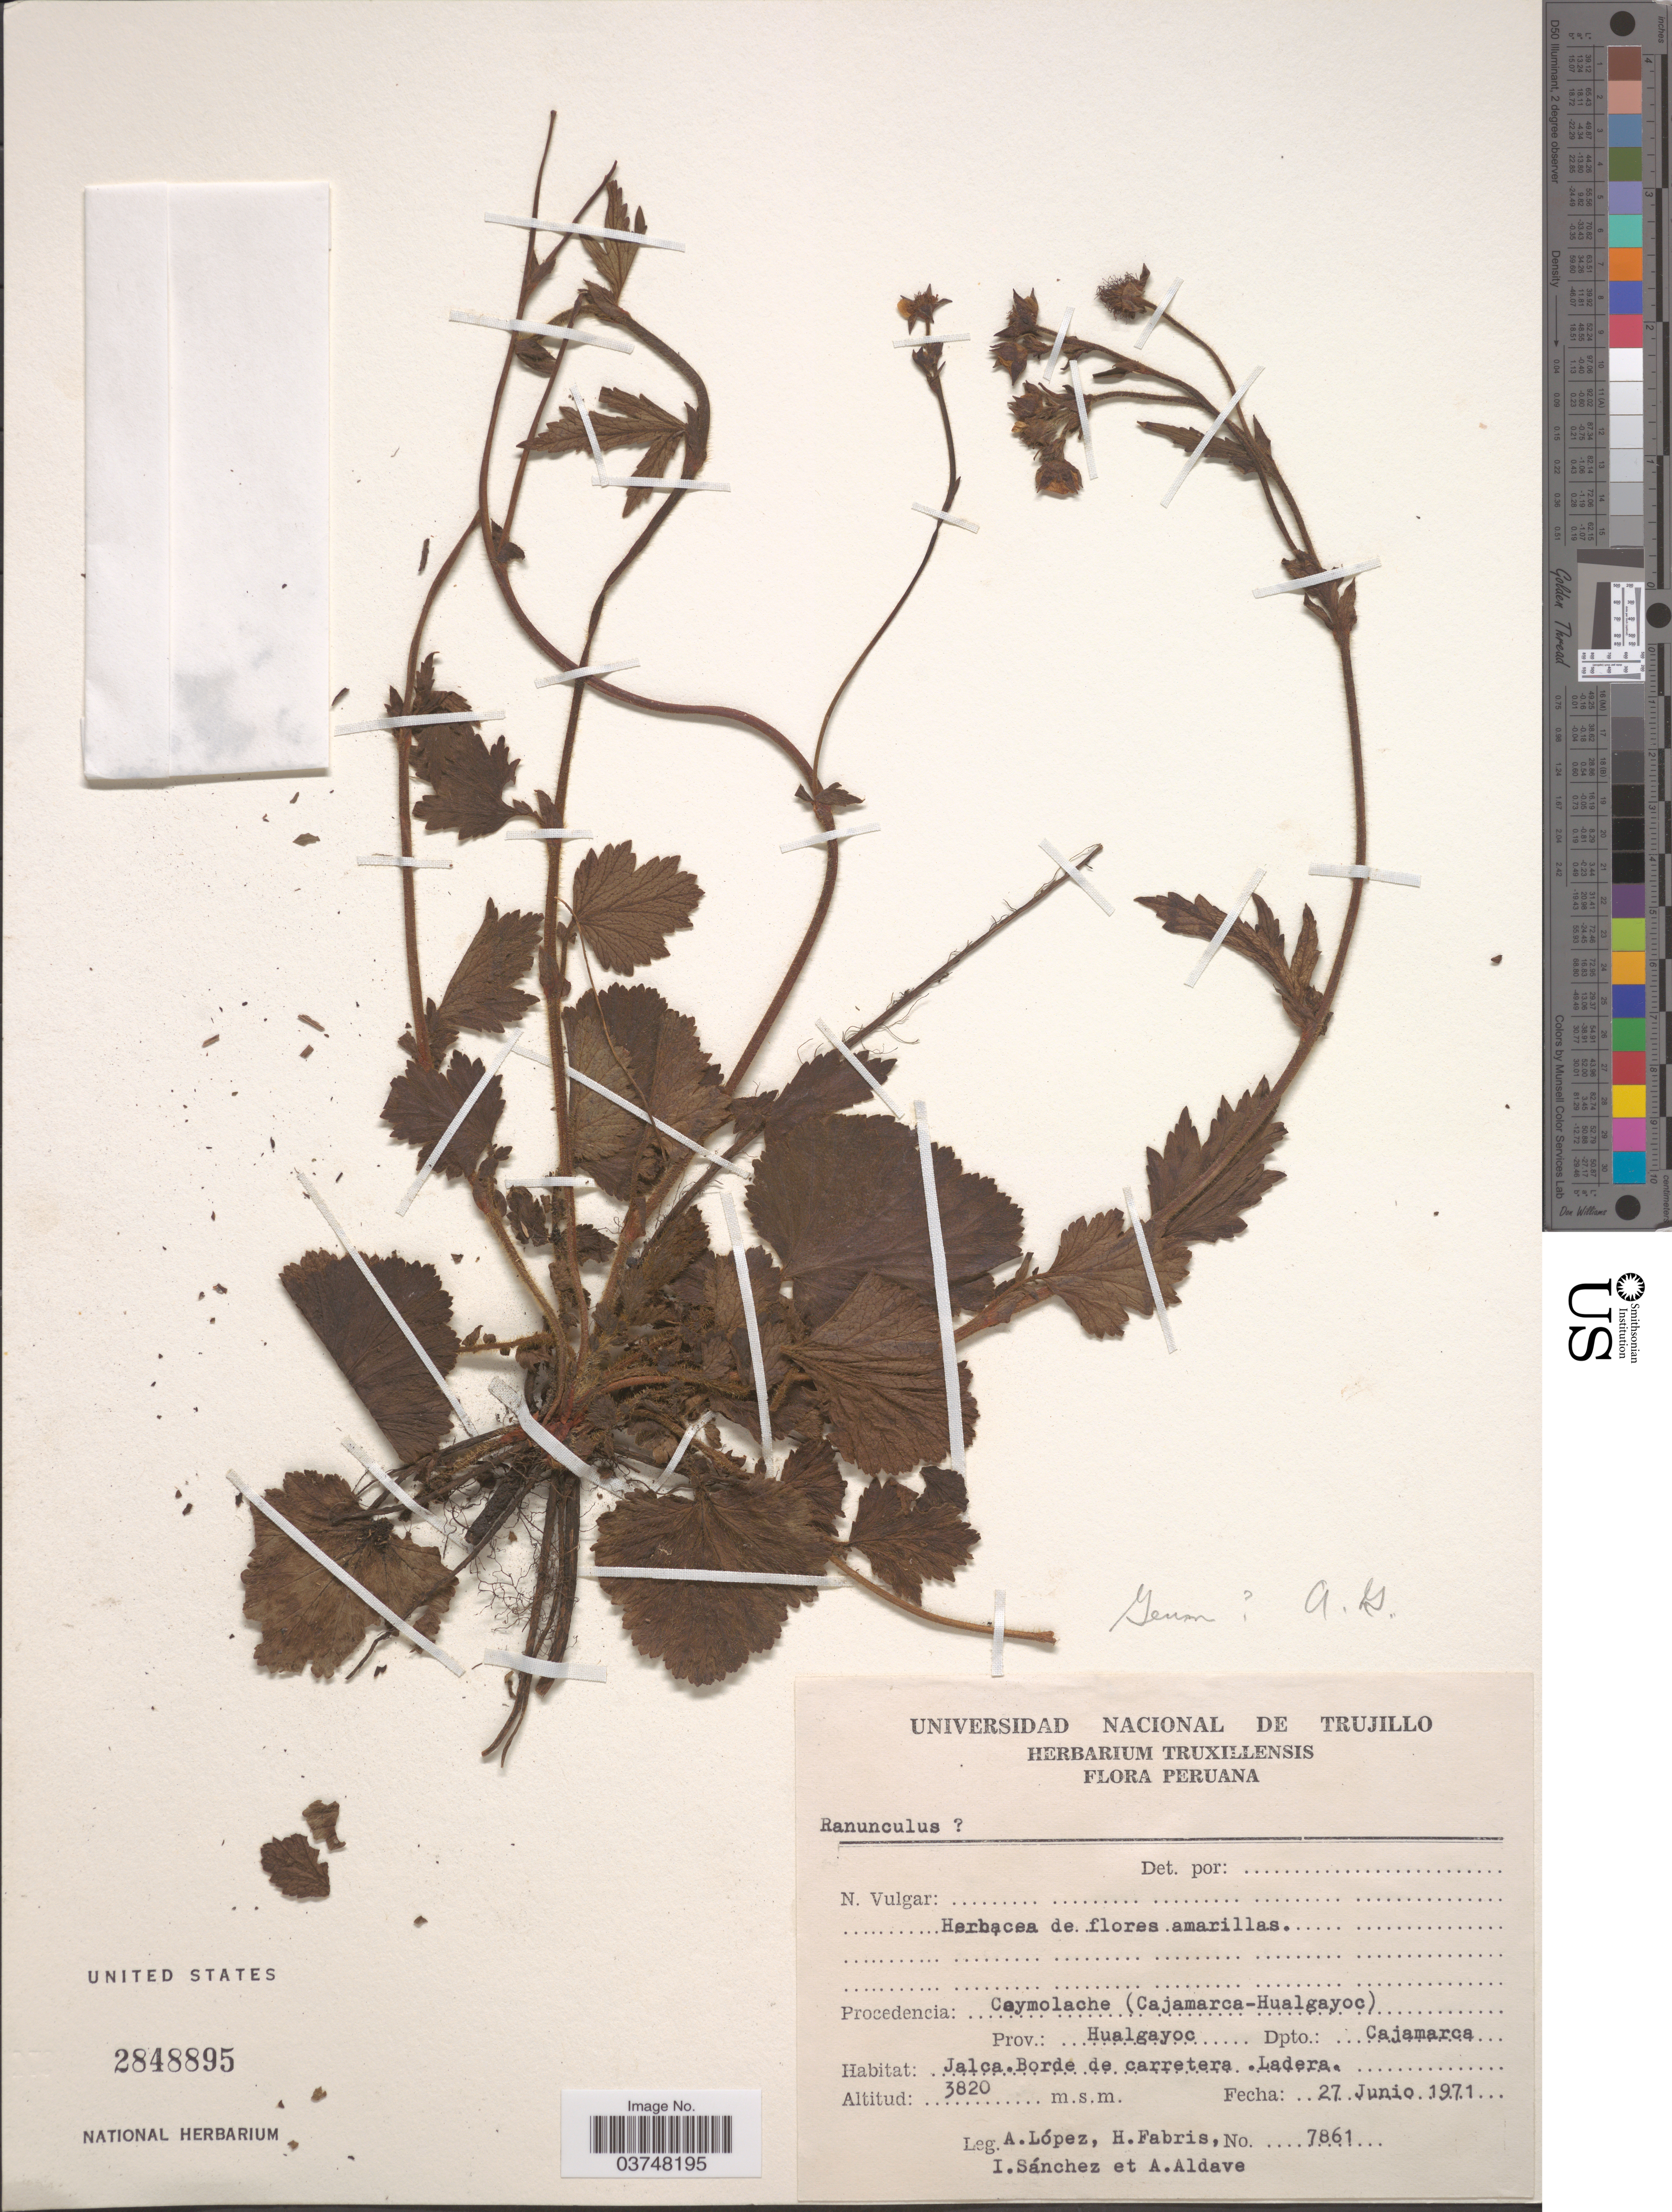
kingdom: Plantae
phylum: Tracheophyta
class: Magnoliopsida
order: Rosales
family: Rosaceae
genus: Geum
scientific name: Geum magellanicum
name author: Comm. ex Pers.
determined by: Strong, Mark T., (BOT), Smithsonian Institution - National Museum of Natural History (UNITED STATES)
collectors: A. López, H. Fabris, I. Sánchez & A. Aldave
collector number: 7861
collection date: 1971-06-27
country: Peru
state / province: Cajamarca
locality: Procedencia: Caymolache (Cajamarca-Hualgayoc). Prov.; Hualgayoc. Dpto.: Cajamarca.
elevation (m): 3820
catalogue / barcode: US 2848895